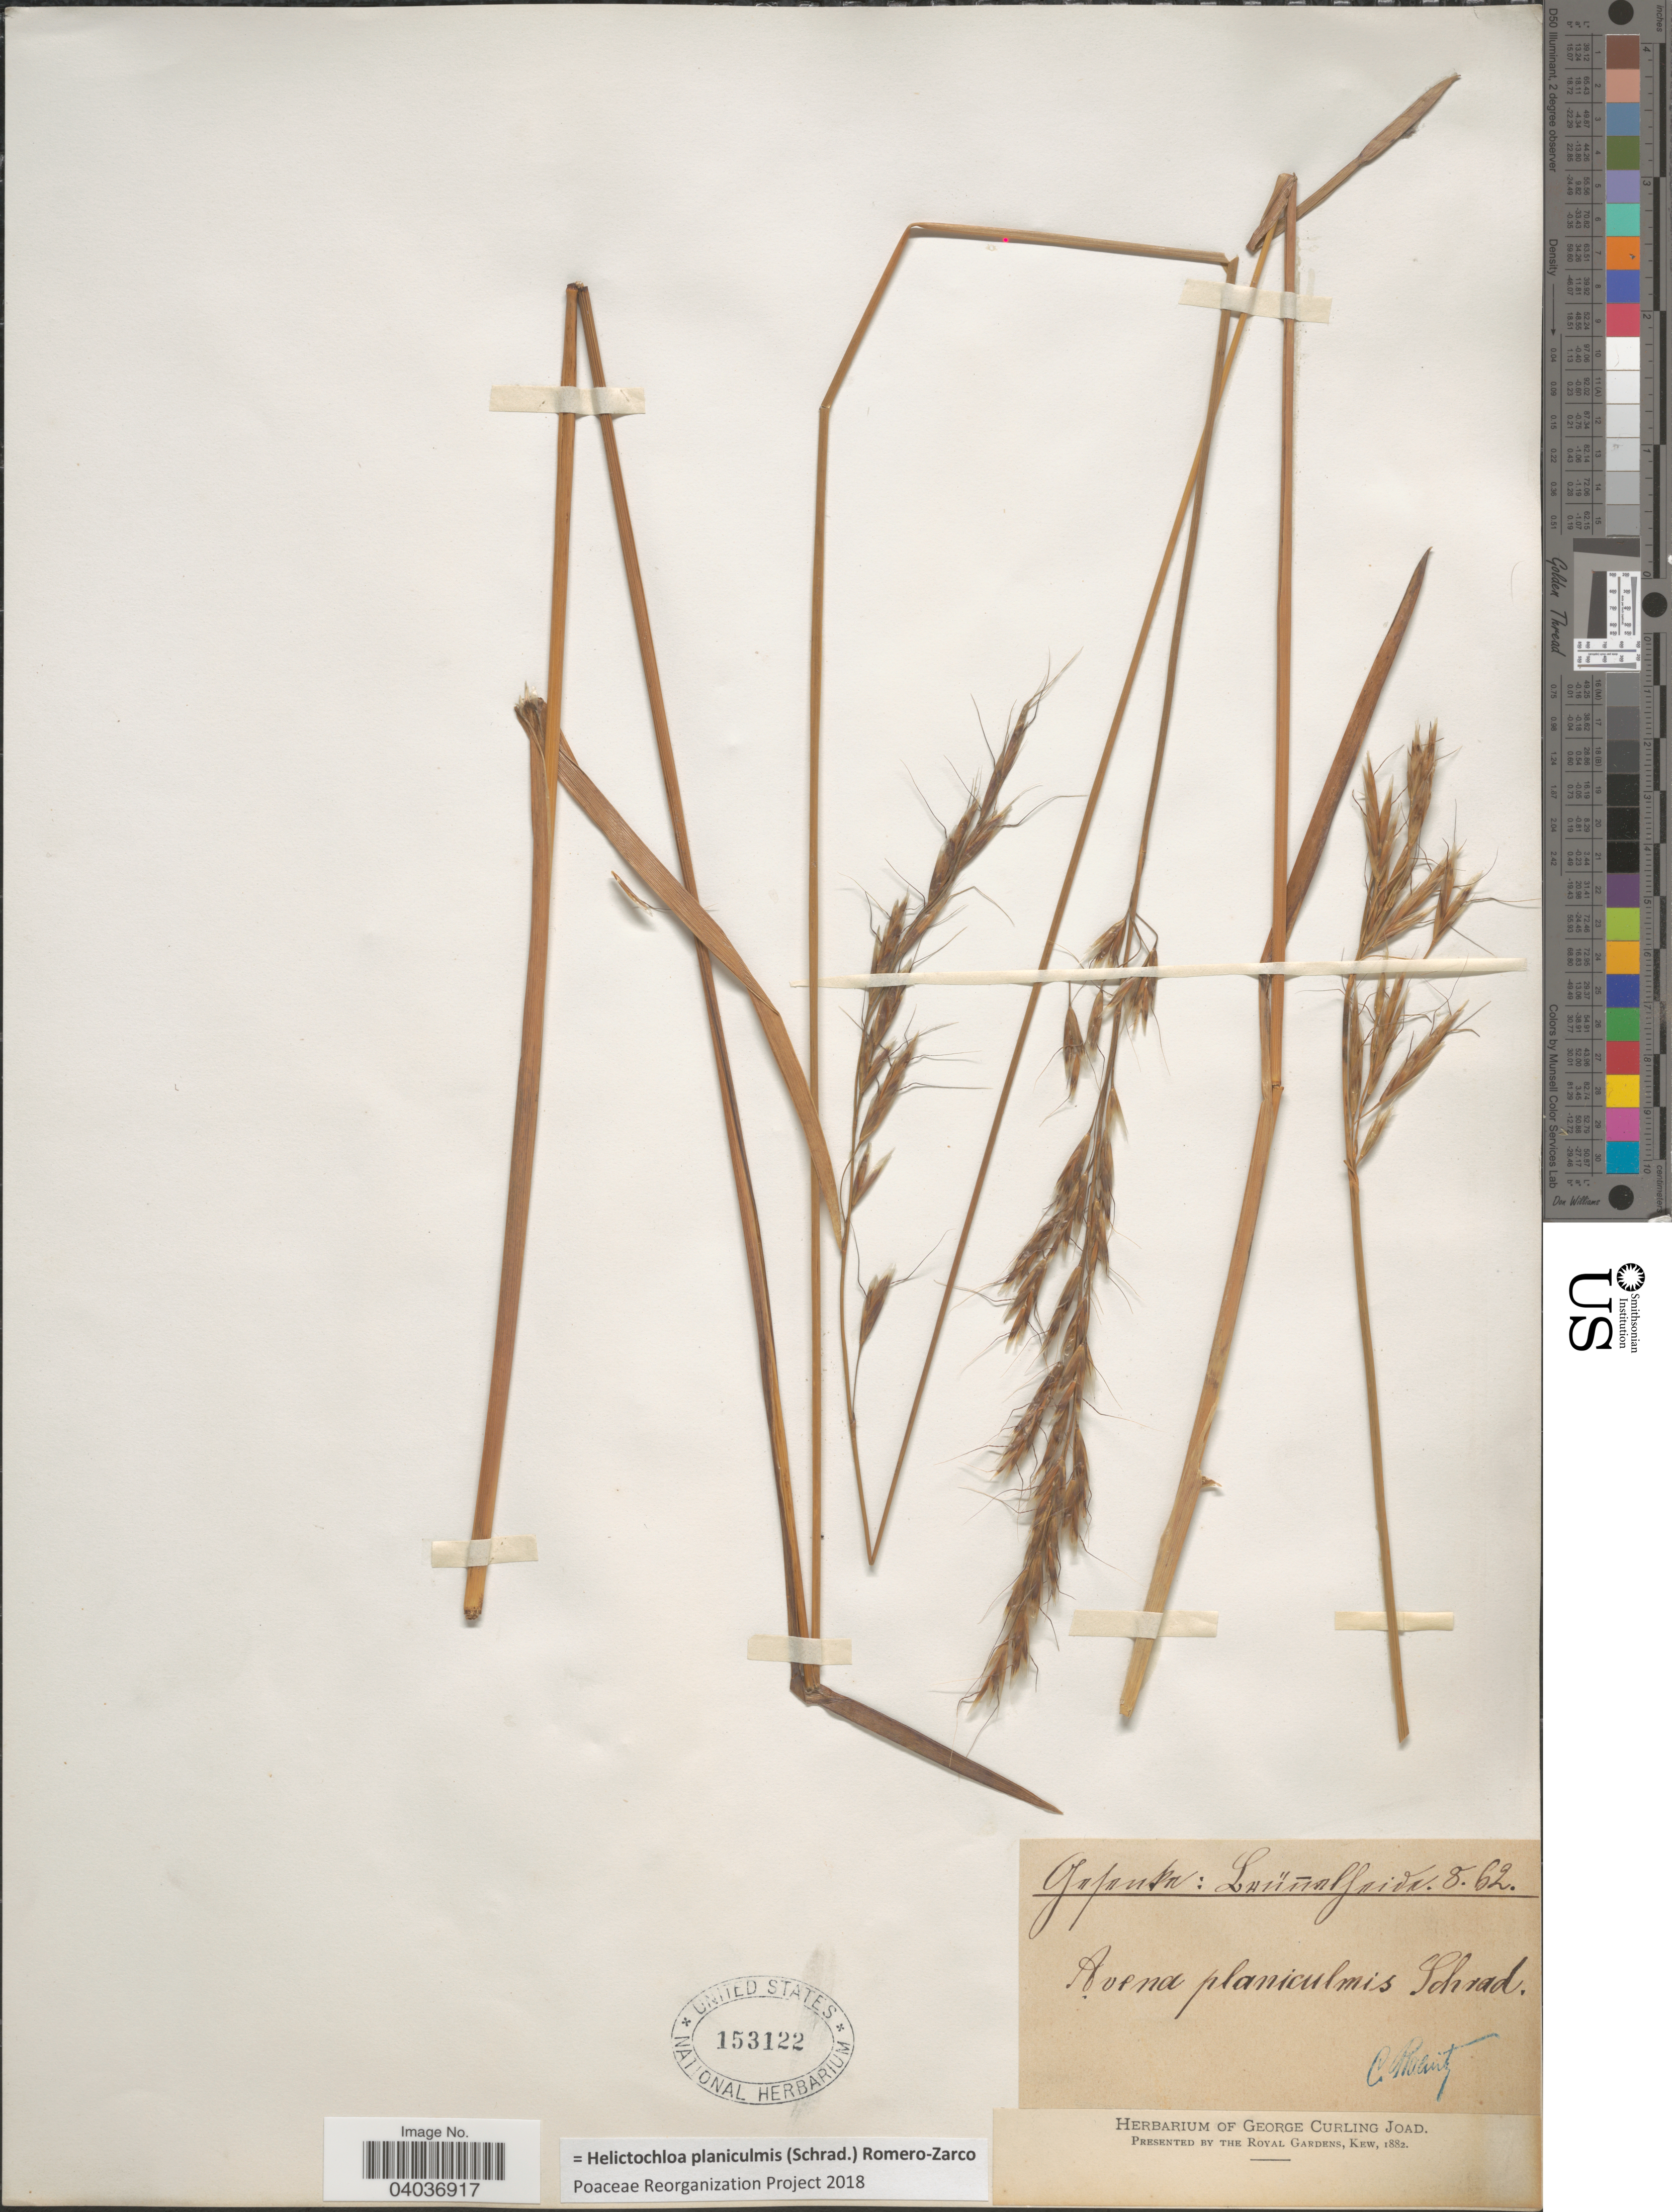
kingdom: Plantae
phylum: Tracheophyta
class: Liliopsida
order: Poales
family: Poaceae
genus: Helictochloa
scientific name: Helictochloa planiculmis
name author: (Schrad.) Romero Zarco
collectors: C. Ralintz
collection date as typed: Transcribed d/m/y: /8/62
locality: Gafanka: Lunnalsaida. [interpreted]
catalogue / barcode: US 153122